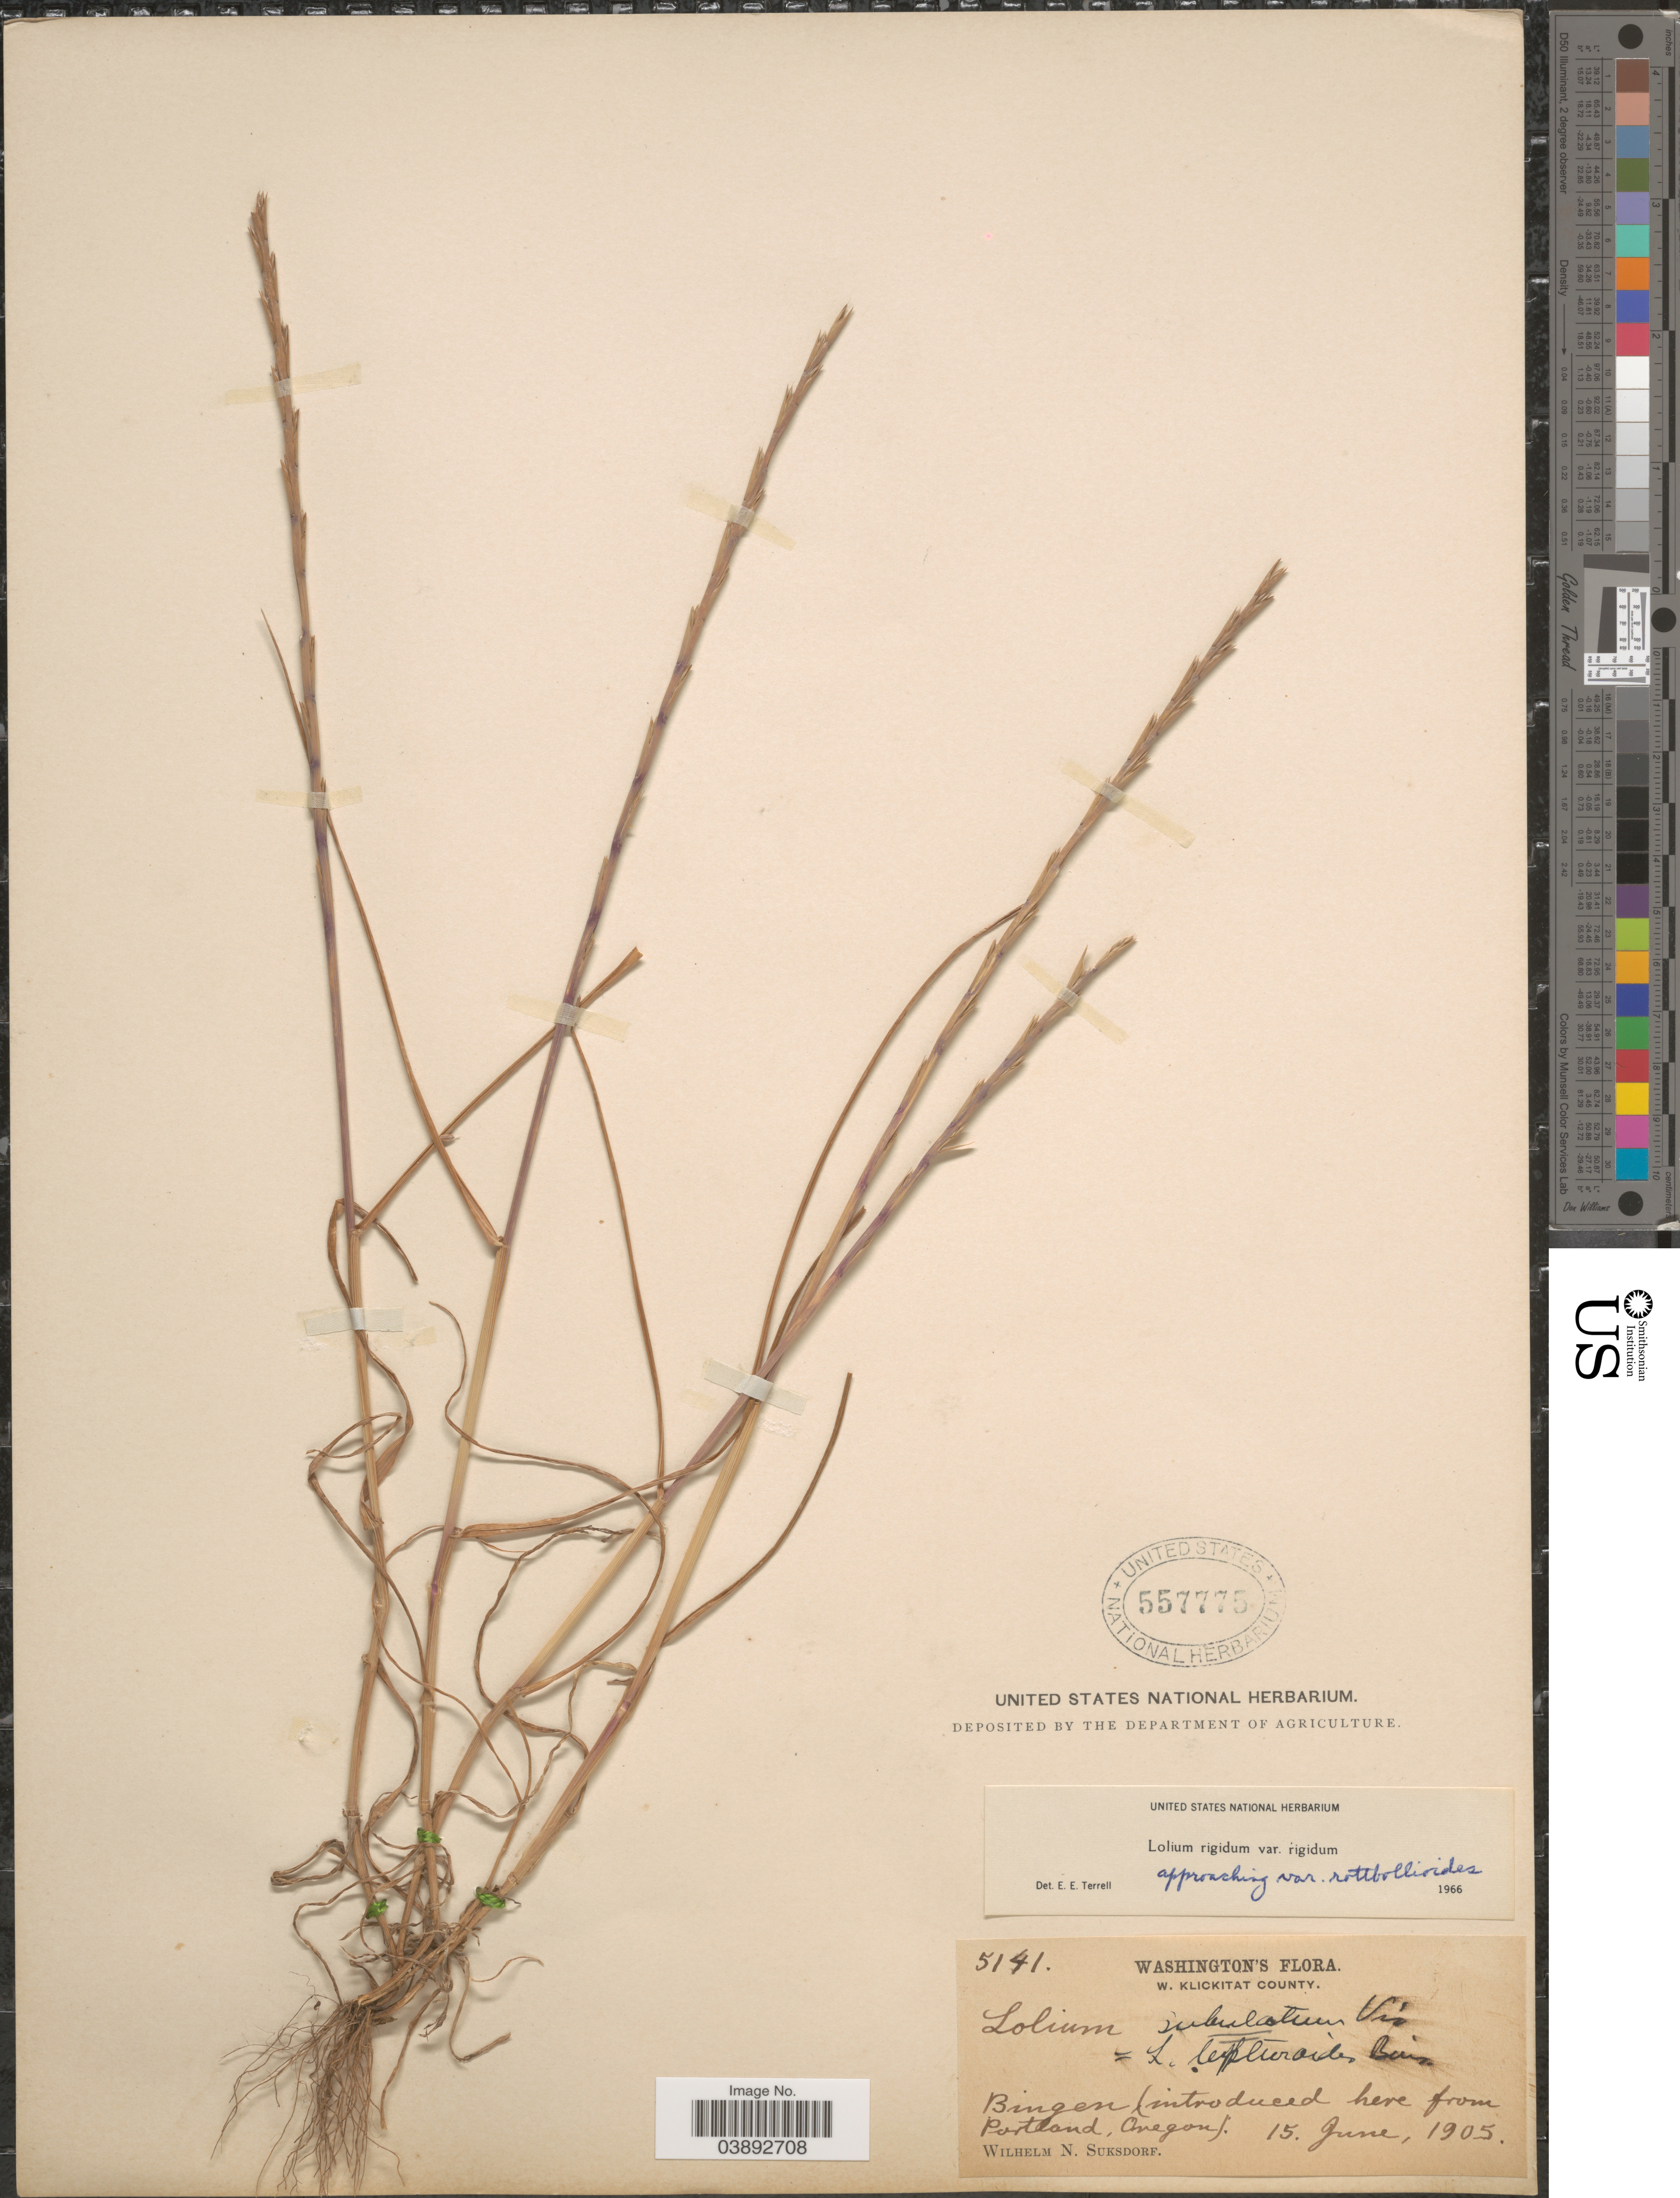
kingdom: Plantae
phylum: Tracheophyta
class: Liliopsida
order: Poales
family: Poaceae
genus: Lolium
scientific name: Lolium rigidum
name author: Gaudin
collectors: W. N. Suksdorf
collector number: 5141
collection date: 1905-06-15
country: United States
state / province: Washington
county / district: Klickitat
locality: W. Klickitat County. Bingen.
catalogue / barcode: US 557775